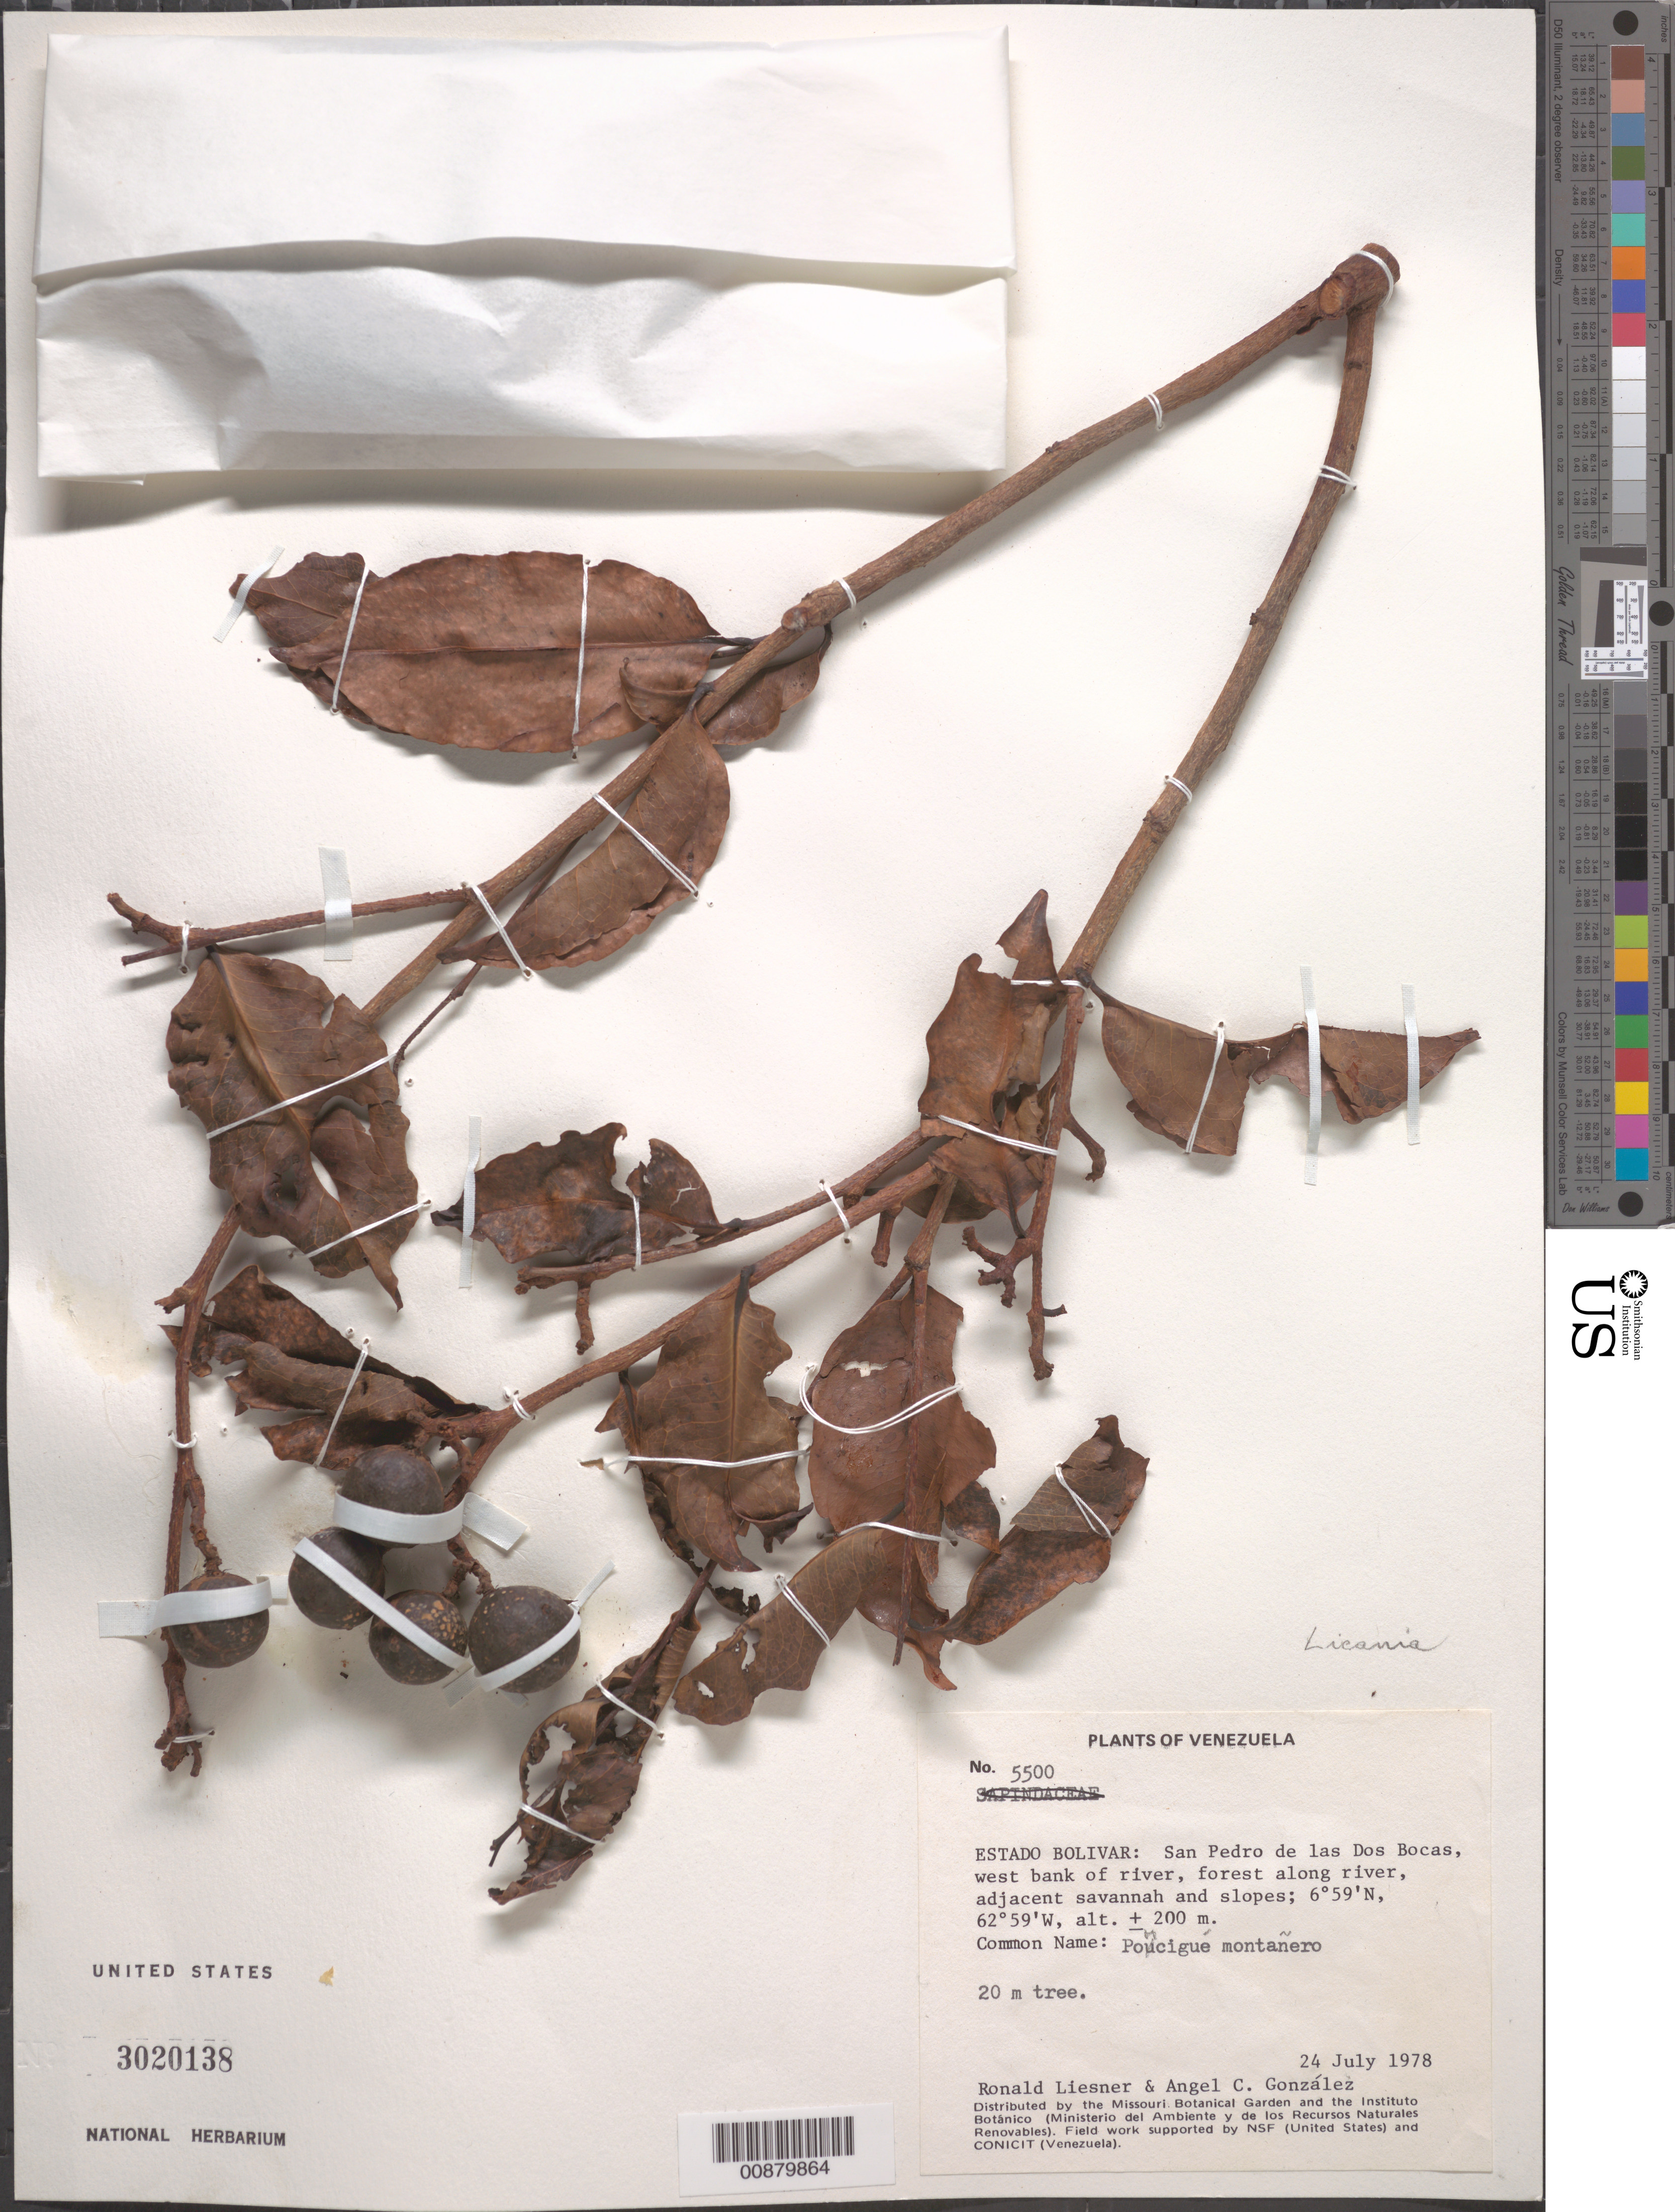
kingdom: Plantae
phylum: Tracheophyta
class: Magnoliopsida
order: Malpighiales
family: Chrysobalanaceae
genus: Licania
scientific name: Licania sp.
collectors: R. L. Liesner & A. C. González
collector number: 5500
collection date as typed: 24-Jul-78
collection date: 1978-07-24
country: Venezuela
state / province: Bolívar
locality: San Pedro de las Dos Bocas, west bank of river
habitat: Forest along river, adjacent savanna and slopes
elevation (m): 200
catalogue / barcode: US 3020138